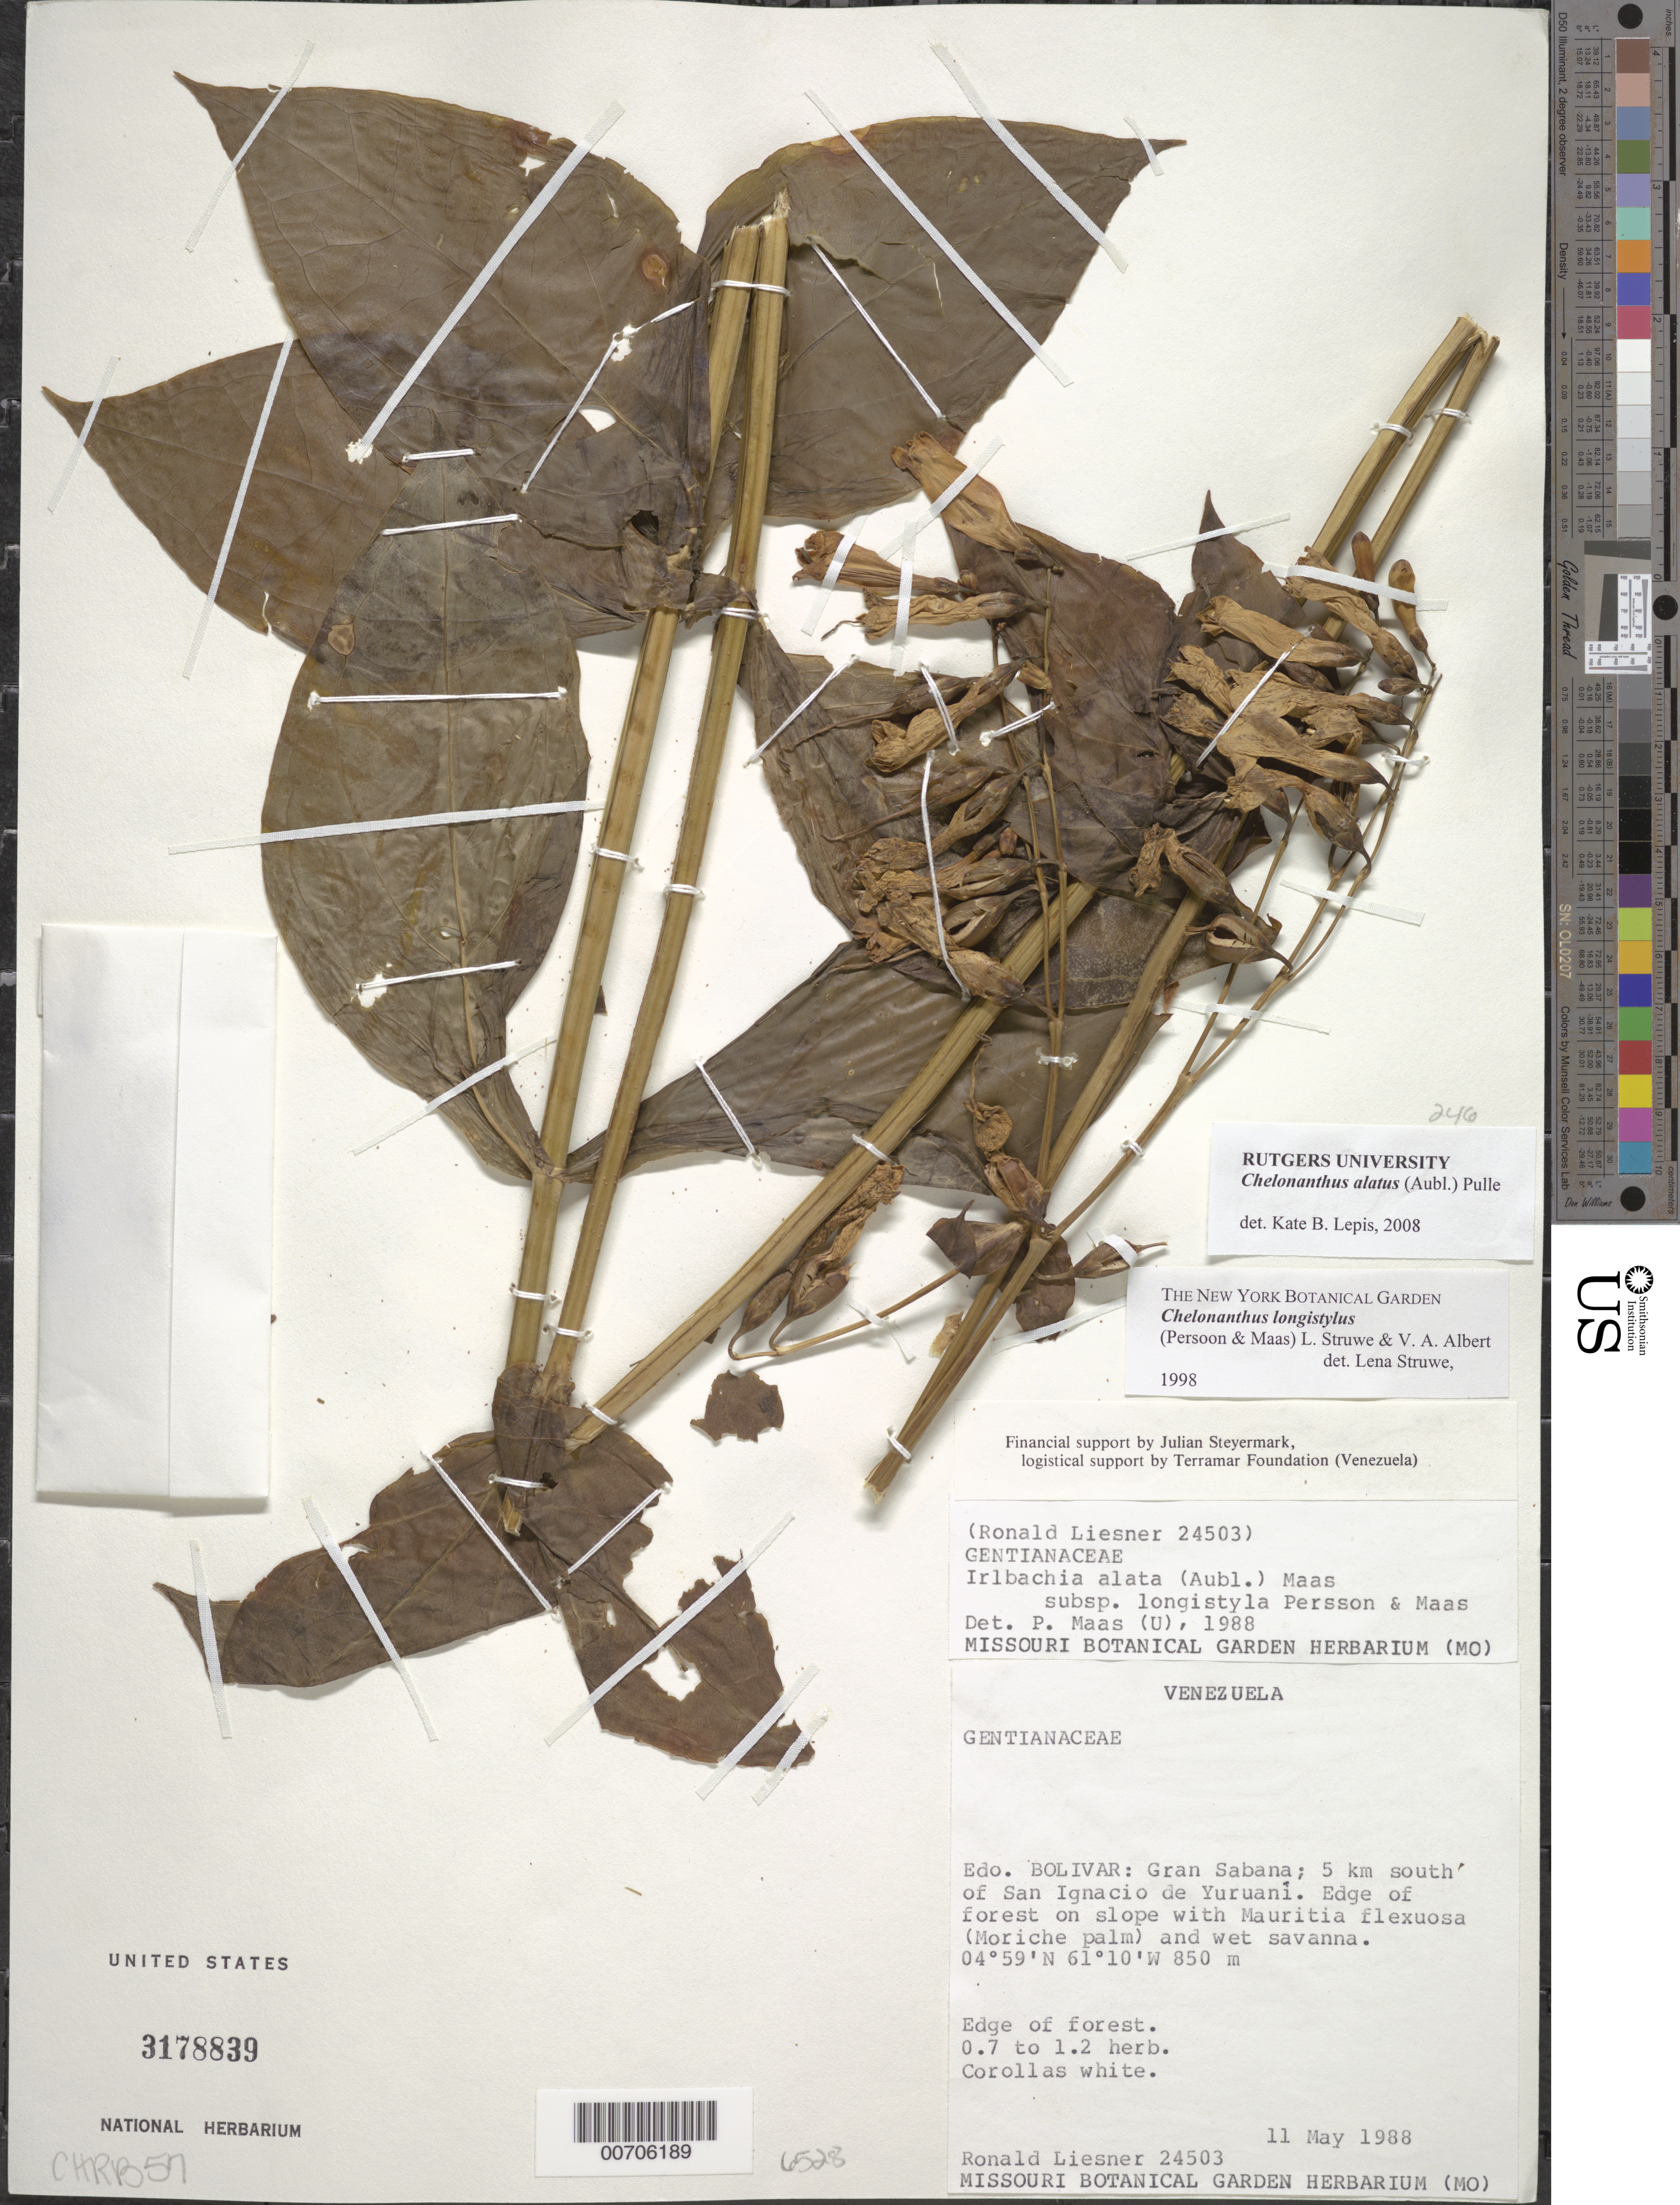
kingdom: Plantae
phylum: Tracheophyta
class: Magnoliopsida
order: Gentianales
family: Gentianaceae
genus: Chelonanthus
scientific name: Chelonanthus alatus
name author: (Aubl.) Pulle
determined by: Struwe, L.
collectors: R. L. Liesner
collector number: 24503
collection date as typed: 11-May-88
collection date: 1988-05-11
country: Venezuela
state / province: Bolívar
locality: Gran Sabana, 5 km S of San Ignacio de Yuruani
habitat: Edge of forest on slope with Mauritia flexuosa (moriche palm) and wet savanna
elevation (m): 850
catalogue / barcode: US 3178839